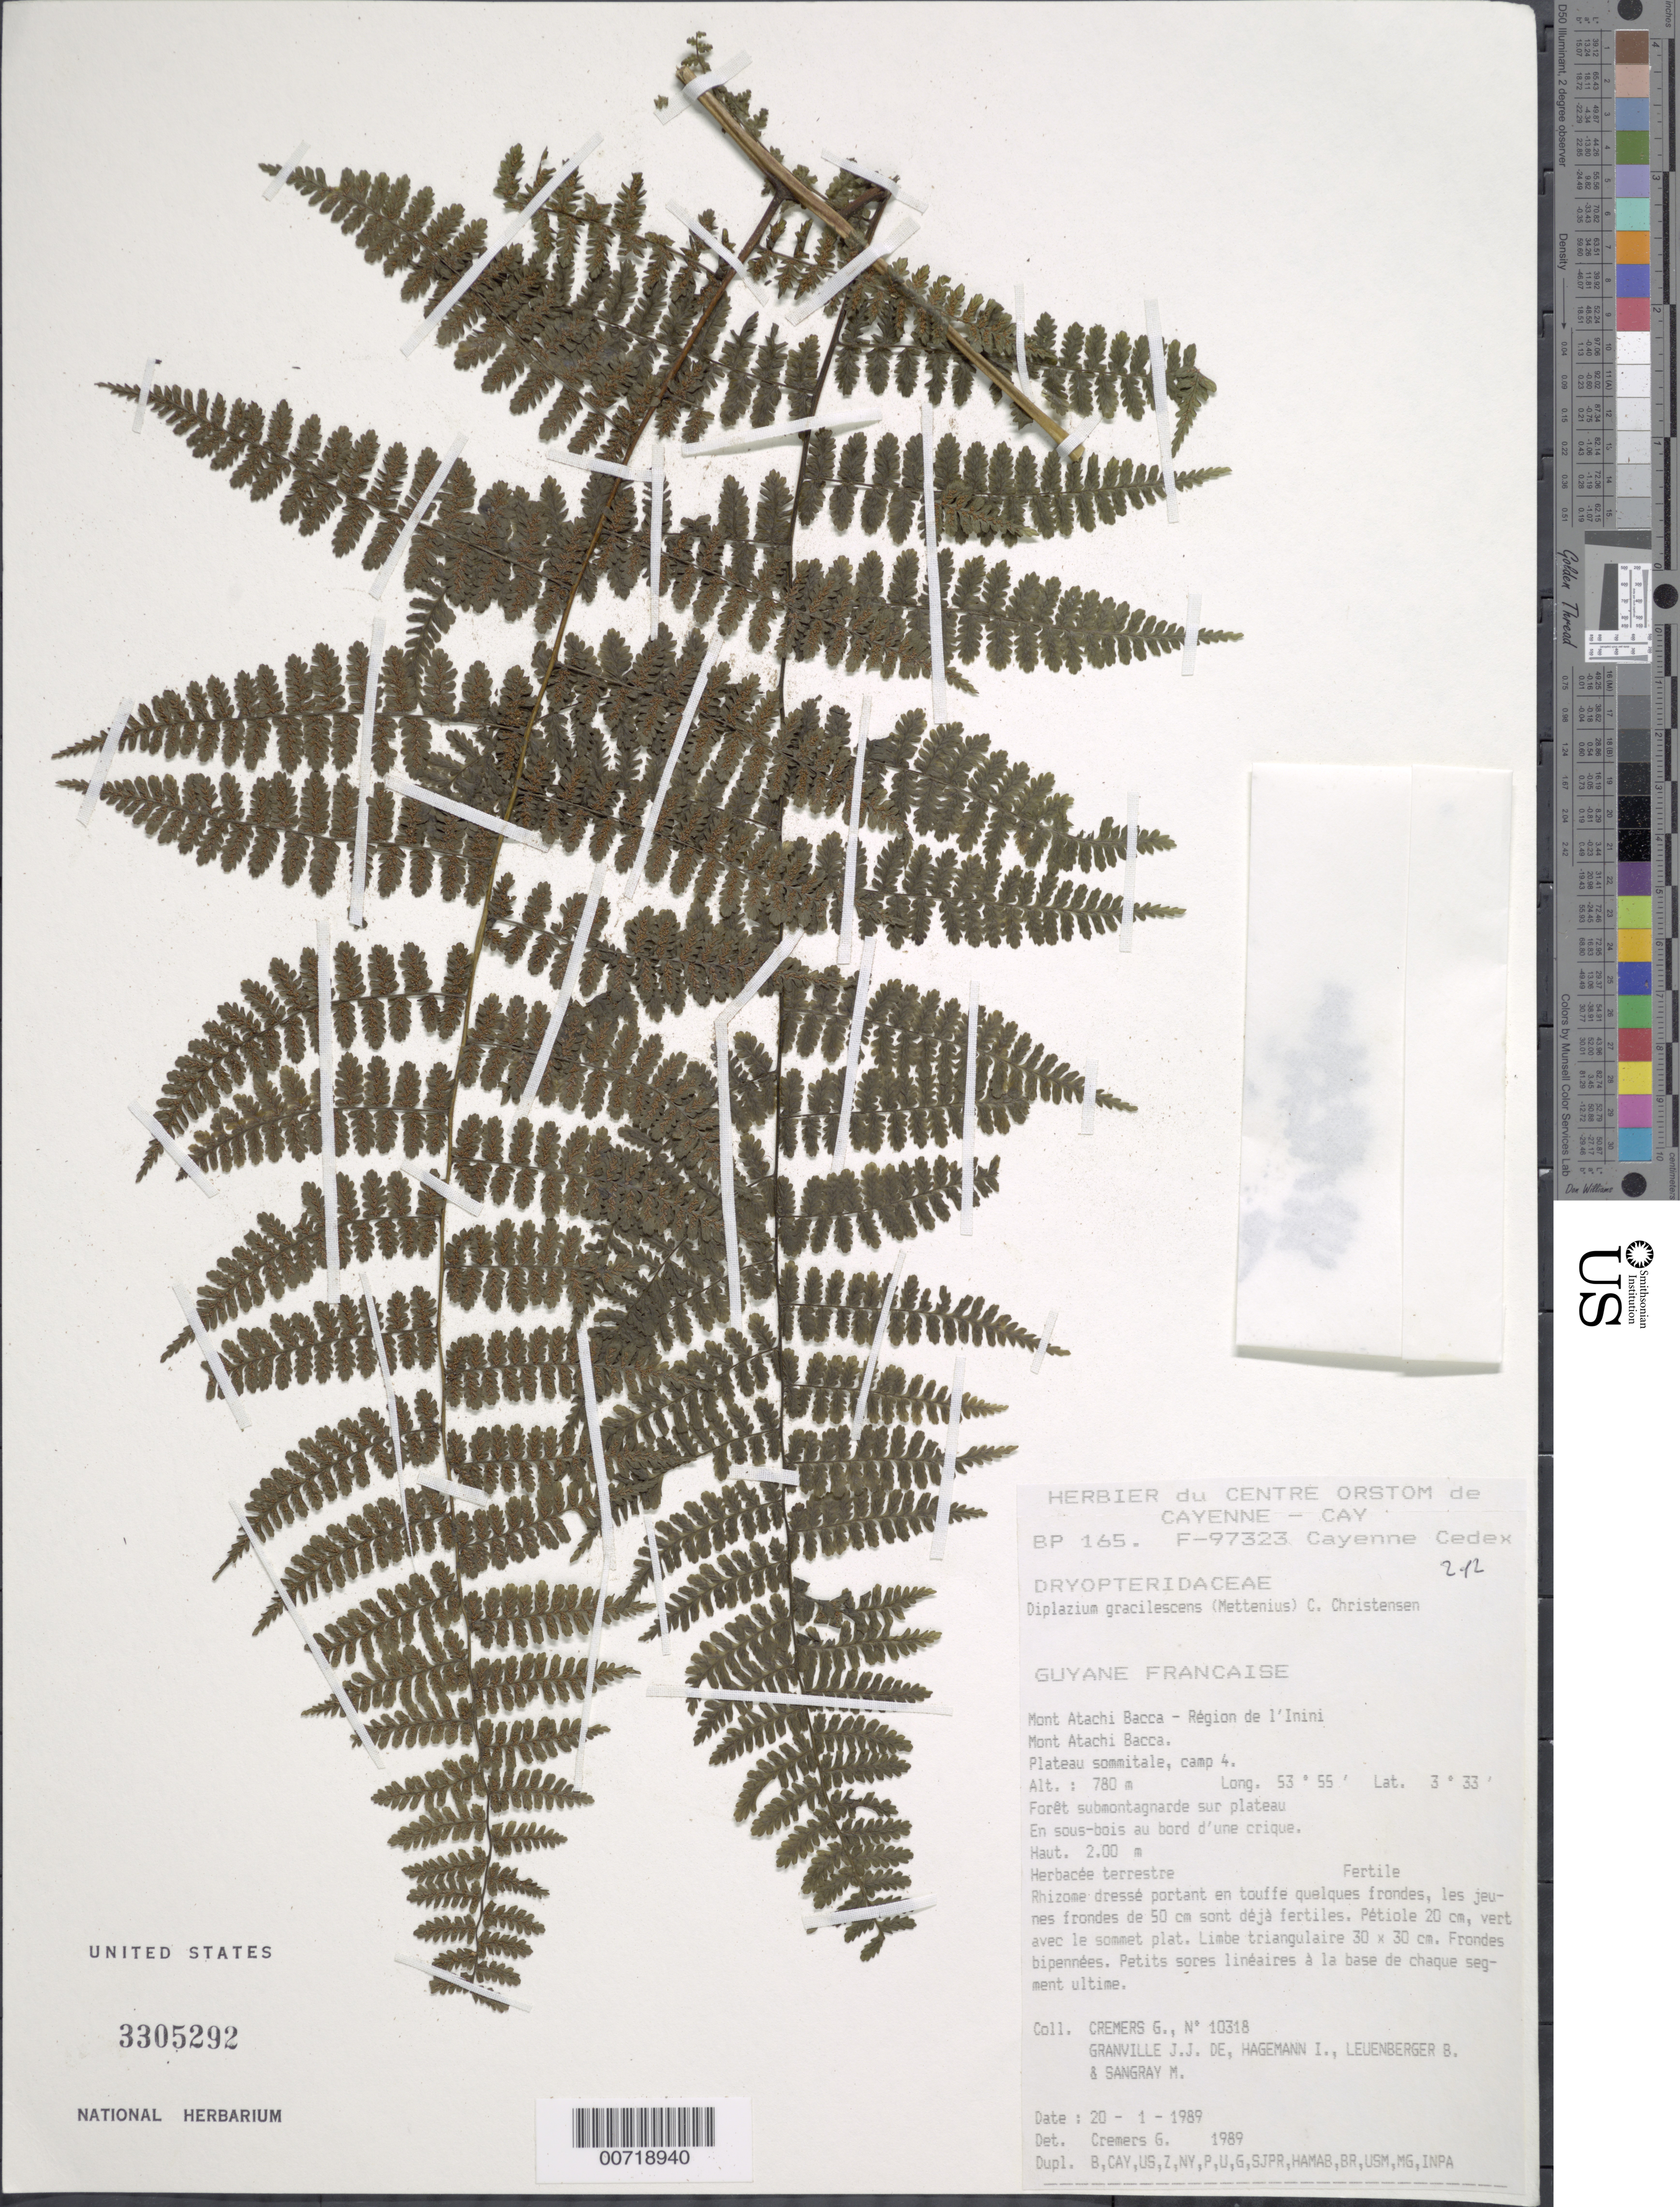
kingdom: Plantae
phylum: Tracheophyta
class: Polypodiopsida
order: Polypodiales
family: Athyriaceae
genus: Diplazium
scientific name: Diplazium gracilescens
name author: (Mett.) C. Chr.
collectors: G. Cremers, J.-J. de Granville, I. Hagemann, B. Leuenberger & M. Sangray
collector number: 10318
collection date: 1989-01-20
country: French Guiana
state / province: Cayenne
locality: Mont Atachi Bacca - Région de l'Inini, Mont Atachi Bacca, Plata sommitale, camp 4, Forêt submontahnarde sur plateu, En sous-bois au bord d'une crique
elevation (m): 780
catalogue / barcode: US 3305292